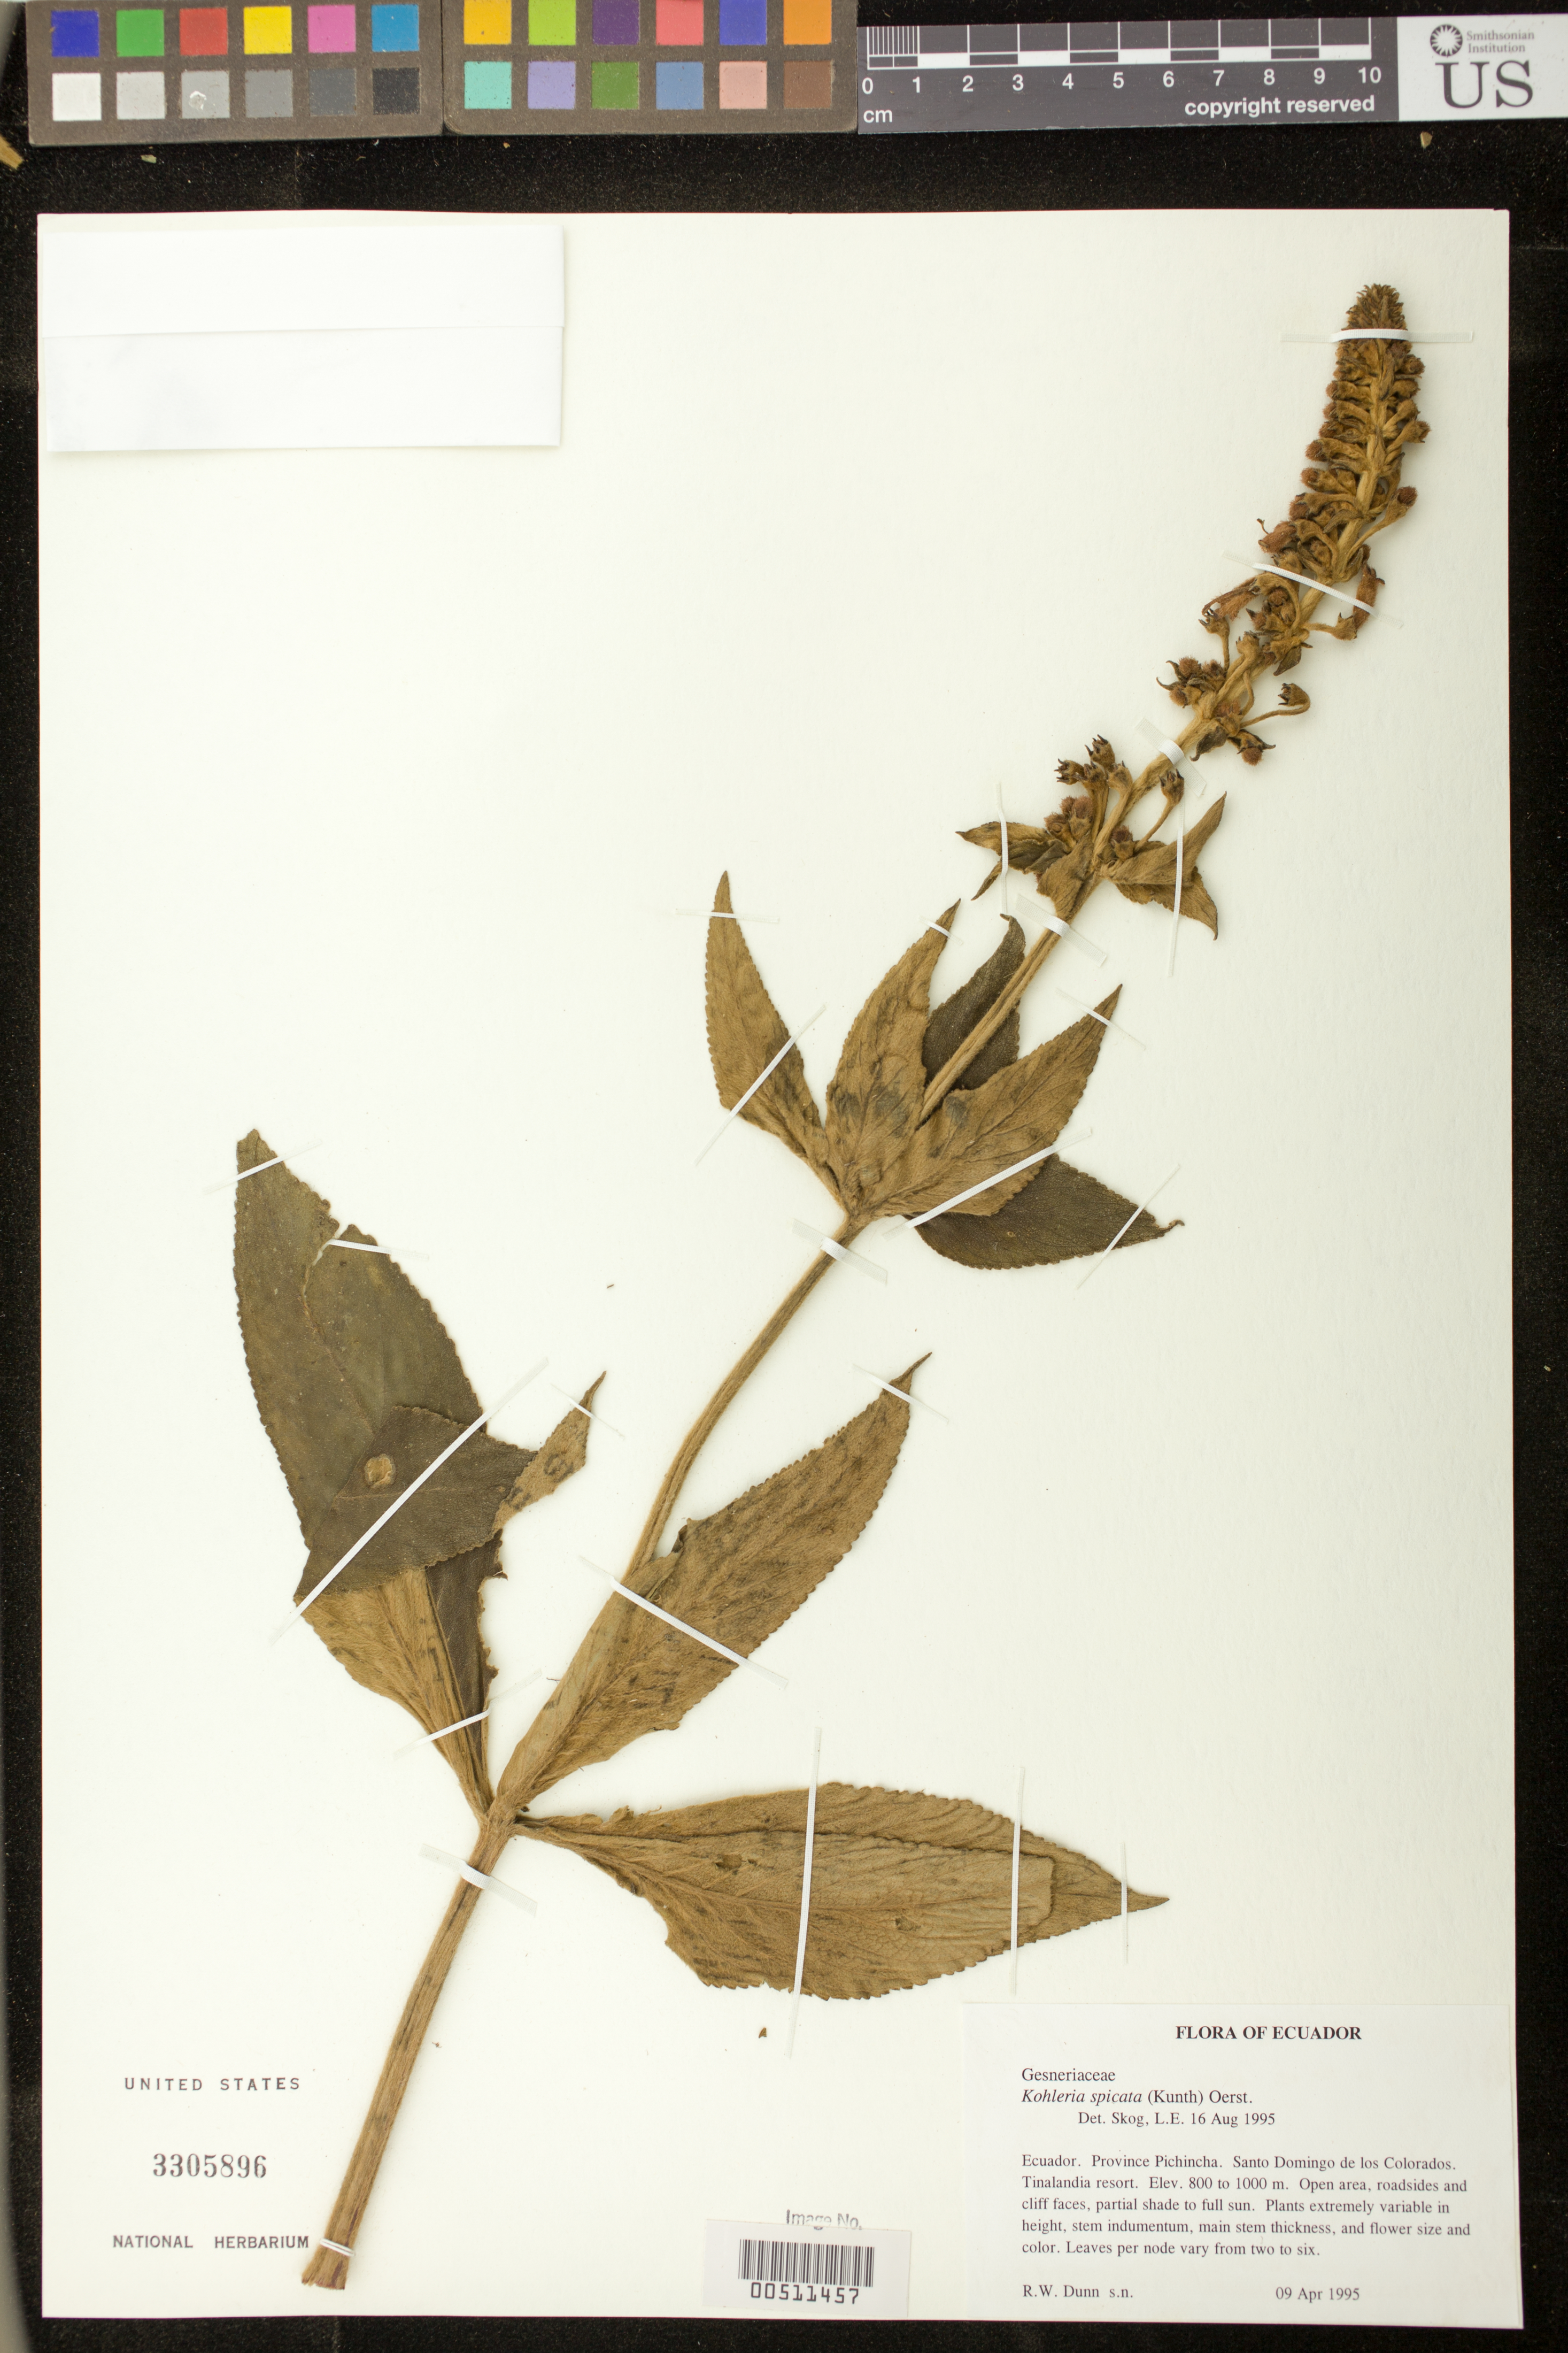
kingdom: Plantae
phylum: Tracheophyta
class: Magnoliopsida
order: Lamiales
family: Gesneriaceae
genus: Kohleria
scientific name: Kohleria spicata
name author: (Kunth) Oerst.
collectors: R. Dunn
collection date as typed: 09 Apr 1995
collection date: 1995-04-09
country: Ecuador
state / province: Pichincha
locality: Santo Domingo de los Colorados, Tinalandia resort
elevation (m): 800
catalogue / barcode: US 3305896